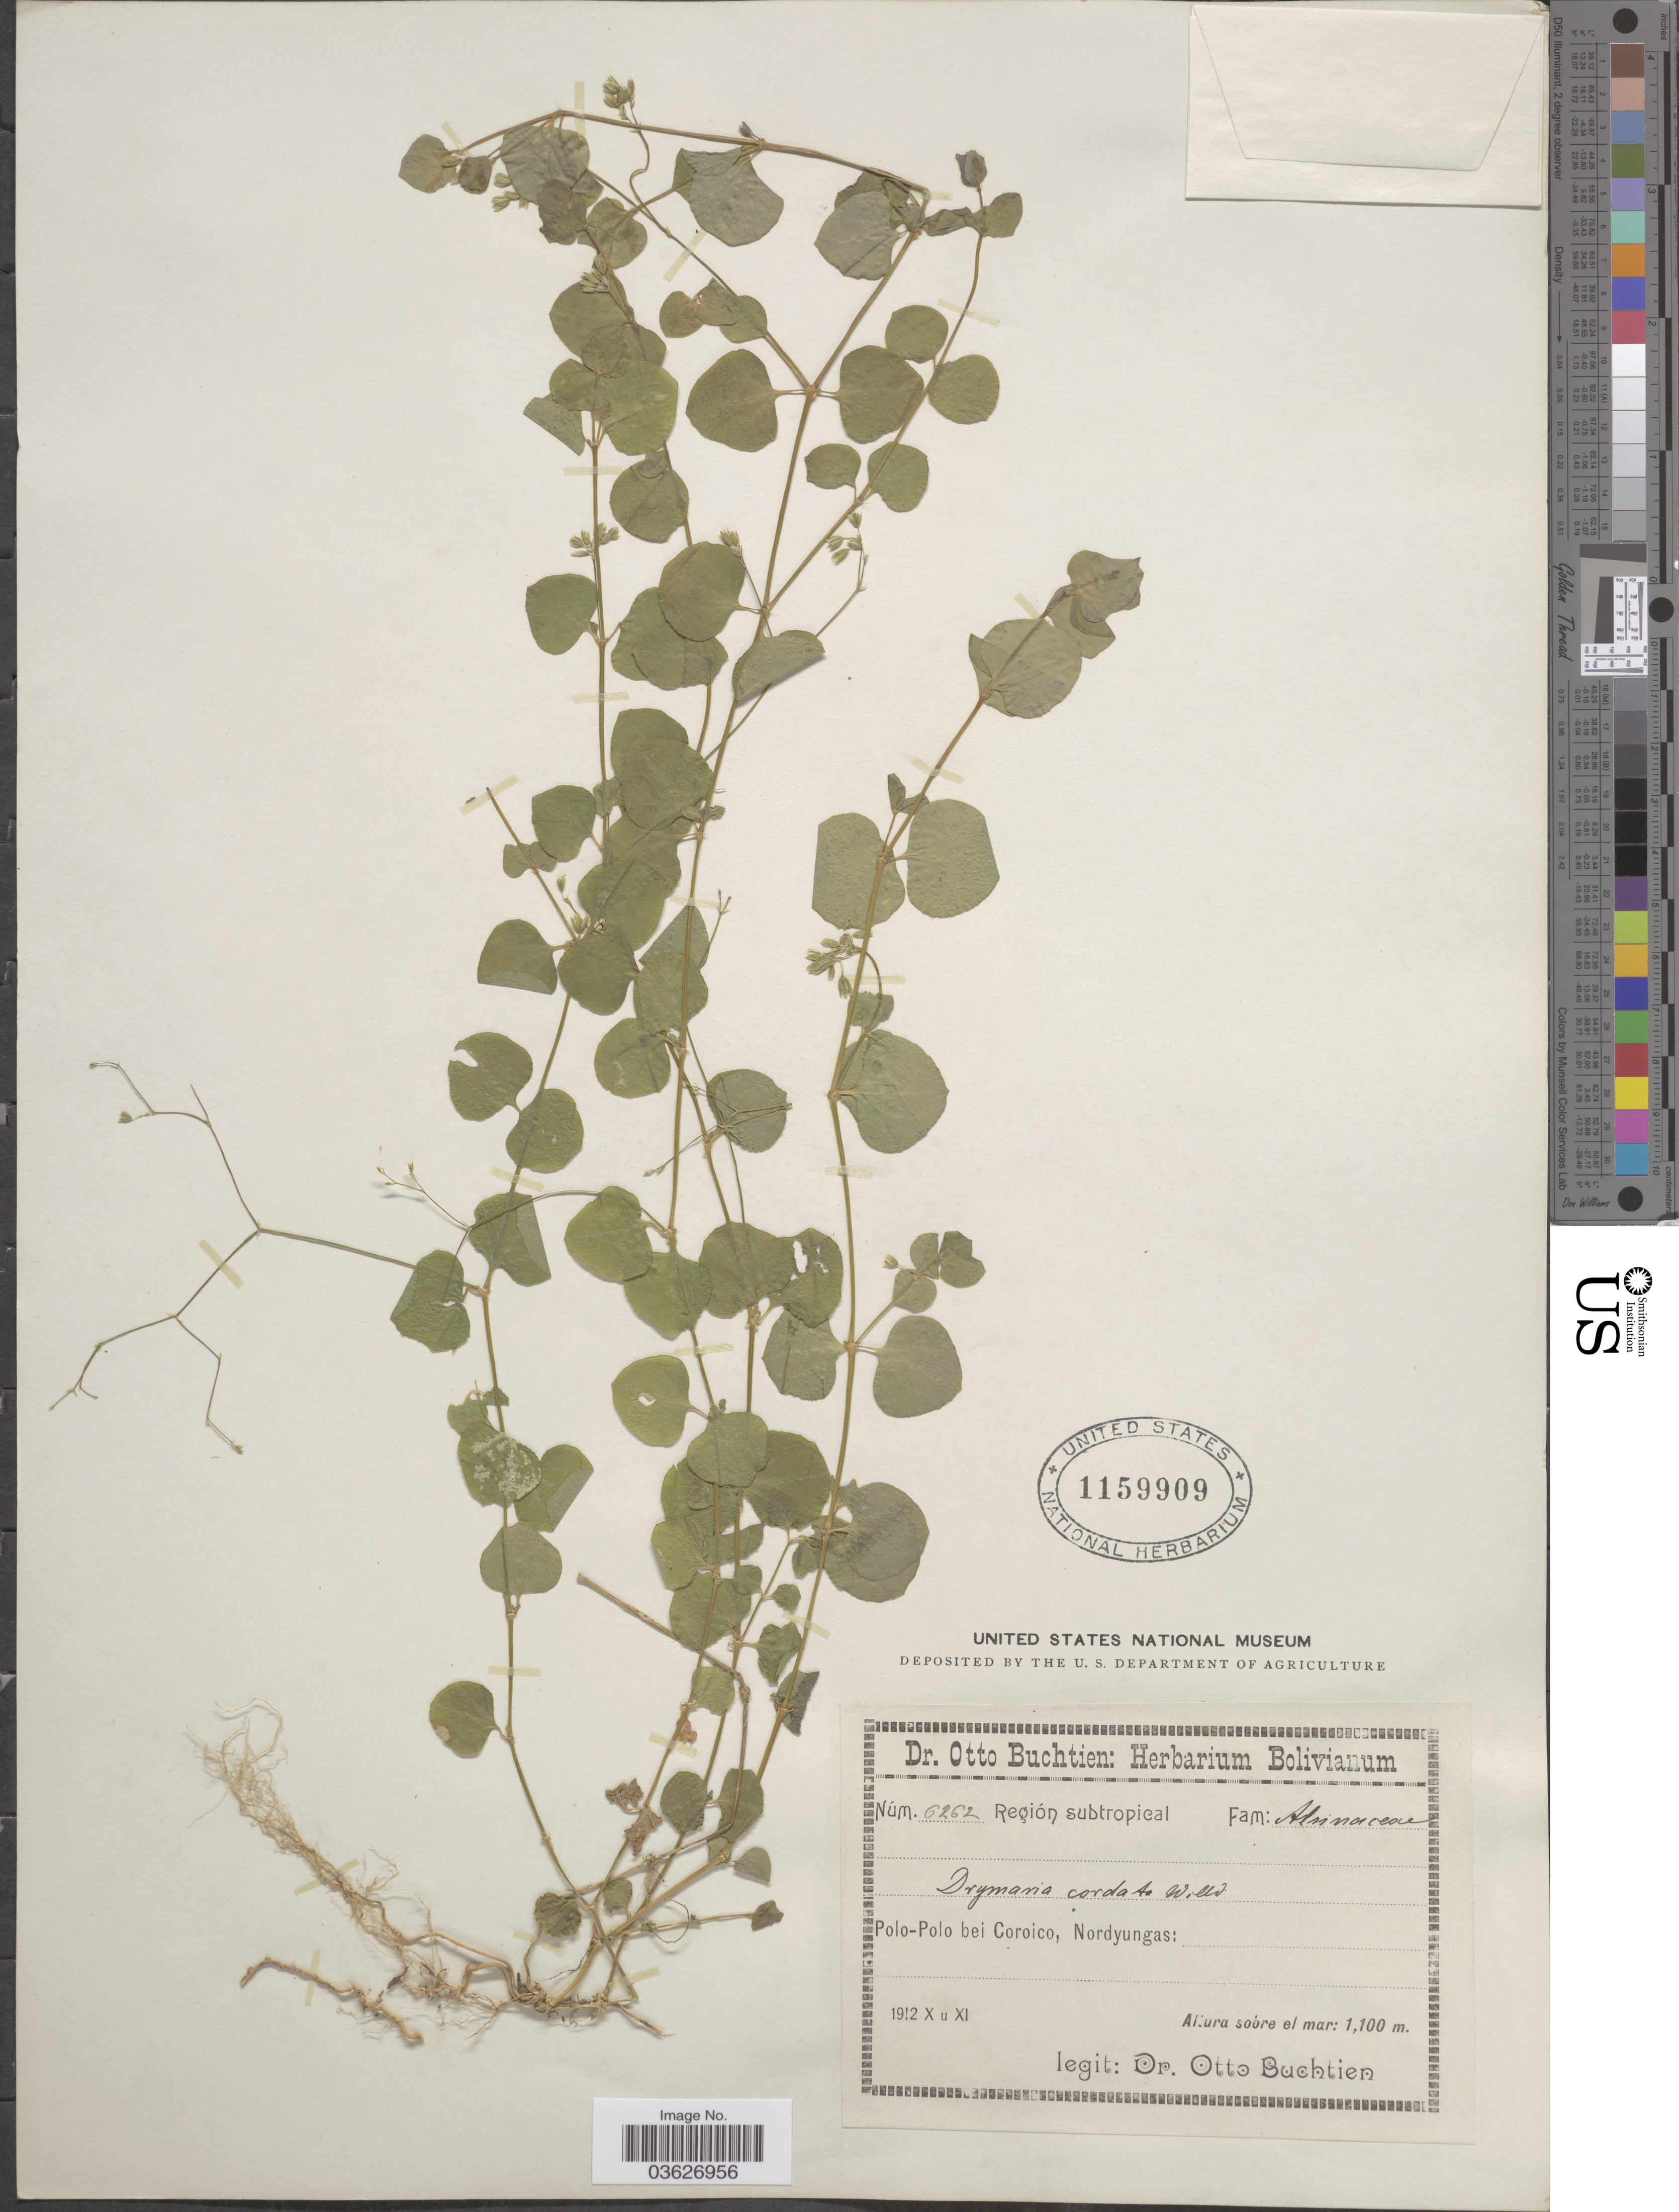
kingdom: Plantae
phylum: Tracheophyta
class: Magnoliopsida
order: Caryophyllales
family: Caryophyllaceae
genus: Drymaria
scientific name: Drymaria cordata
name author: (L.) Willd. ex Schult.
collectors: O. Buchtien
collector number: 6262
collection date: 1912-10/1912-11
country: Bolivia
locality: Región subtropical. Polo-Polo bei Coroico, Nordyungas.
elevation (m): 1100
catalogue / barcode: US 1159909